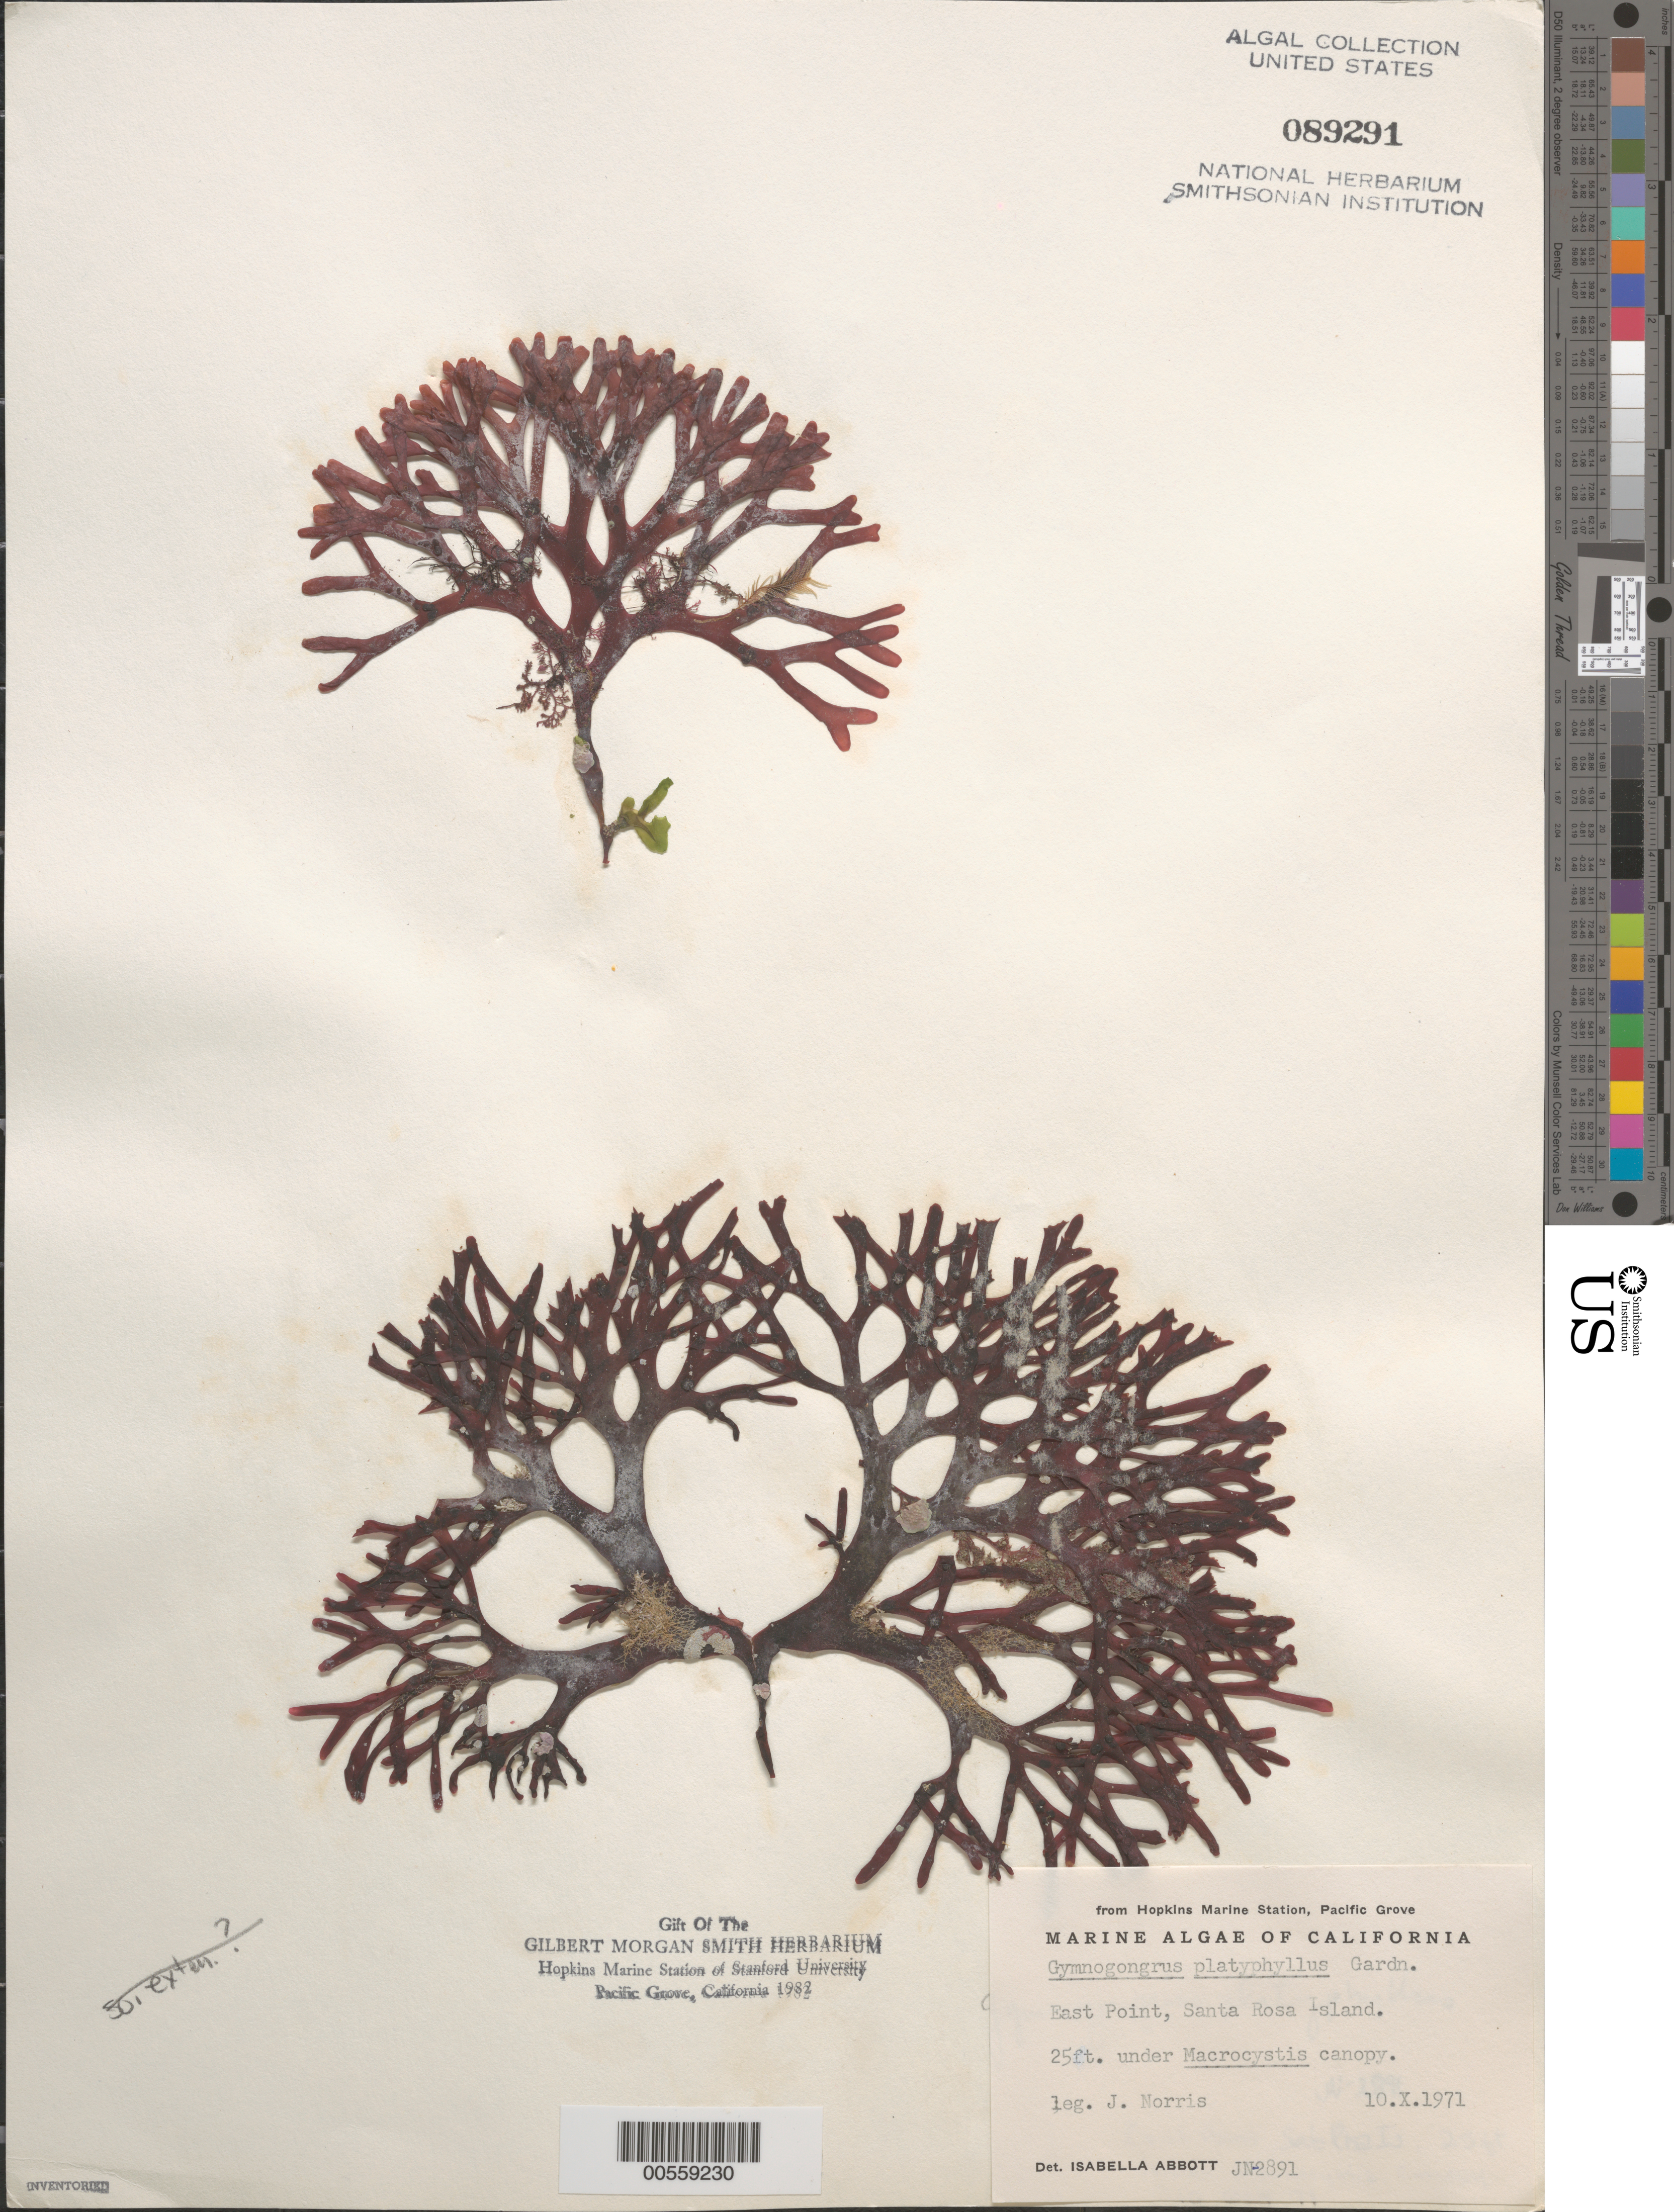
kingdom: Plantae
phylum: Rhodophyta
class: Florideophyceae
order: Gigartinales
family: Phyllophoraceae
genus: Gymnogongrus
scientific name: Gymnogongrus platyphyllus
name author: N.L. Gardner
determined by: Abbott, Isabella A.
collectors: J. N. Norris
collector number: JN-2891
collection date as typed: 10 Oct 1971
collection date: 1971-10-10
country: United States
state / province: California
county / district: Santa Barbara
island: Santa Rosa Island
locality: East Point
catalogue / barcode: US 89291